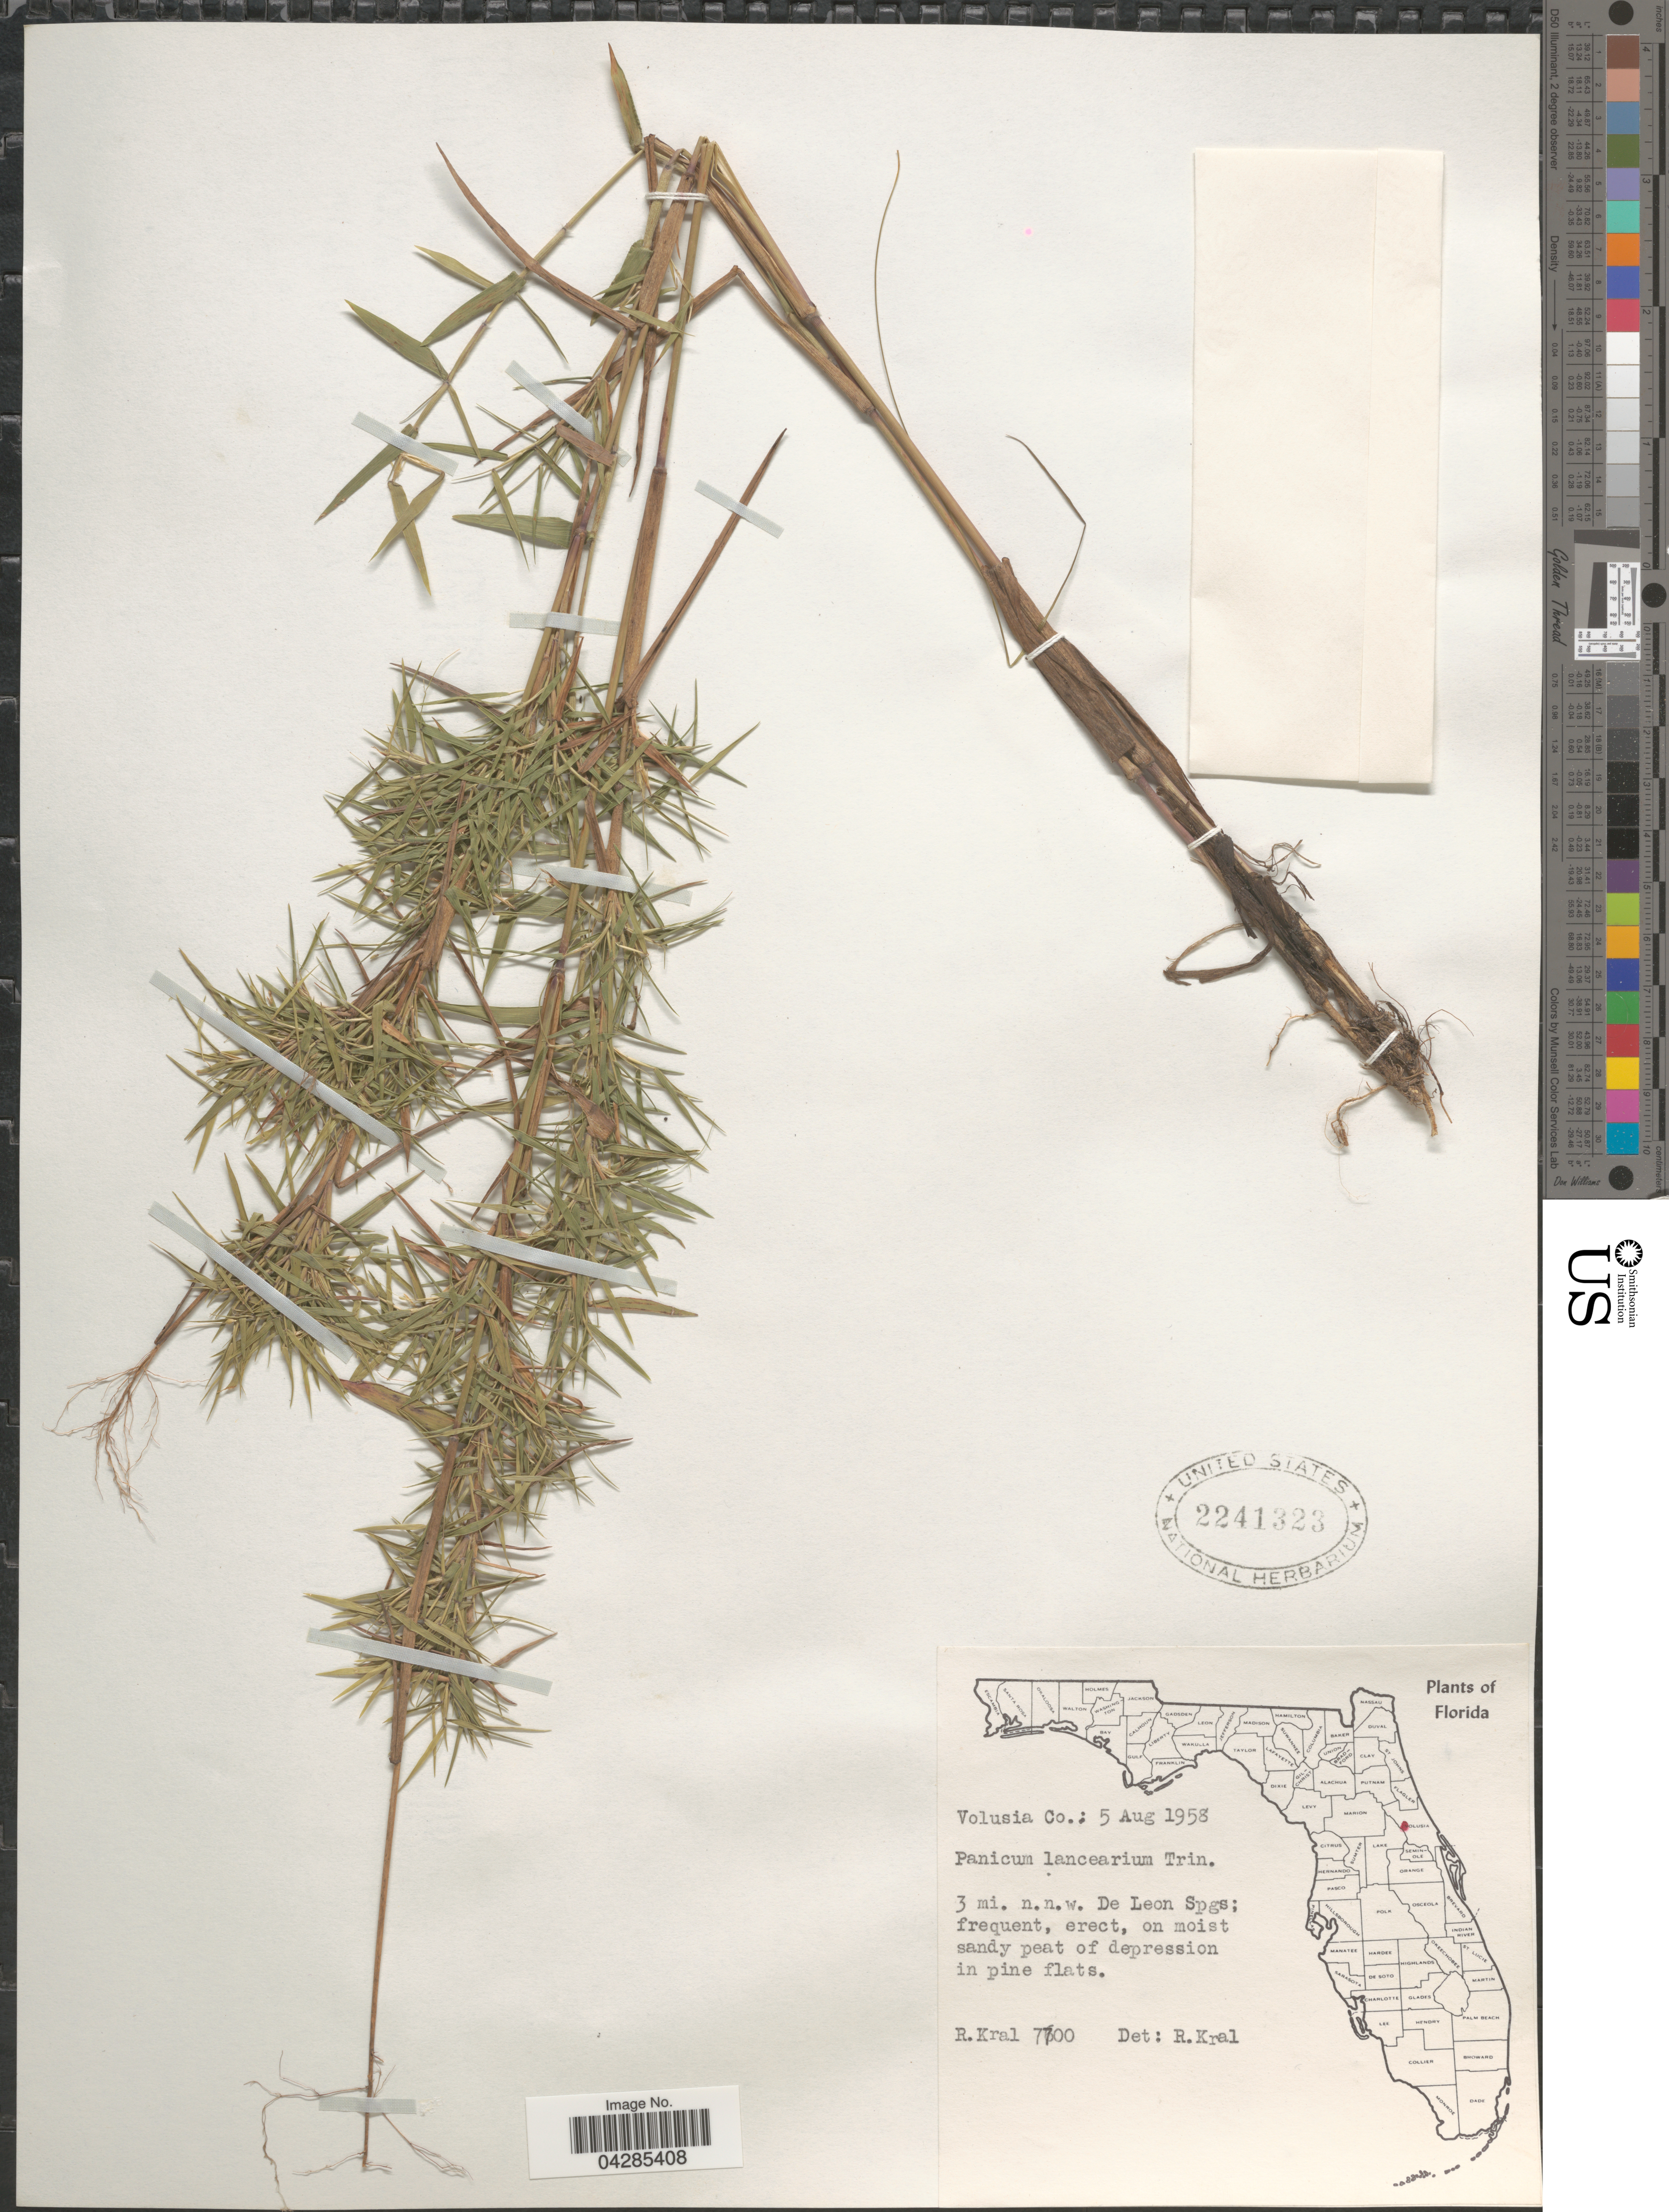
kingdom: Plantae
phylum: Tracheophyta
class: Liliopsida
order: Poales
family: Poaceae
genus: Dichanthelium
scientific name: Dichanthelium portoricense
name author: (Desv. ex Ham.) B.F. Hansen & Wunderlin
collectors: R. Kral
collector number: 7700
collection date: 1958-08-05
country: United States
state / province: Florida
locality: Volusia Co. 3 mi. n.n.w. De Leon Spgs.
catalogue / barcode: US 2241323